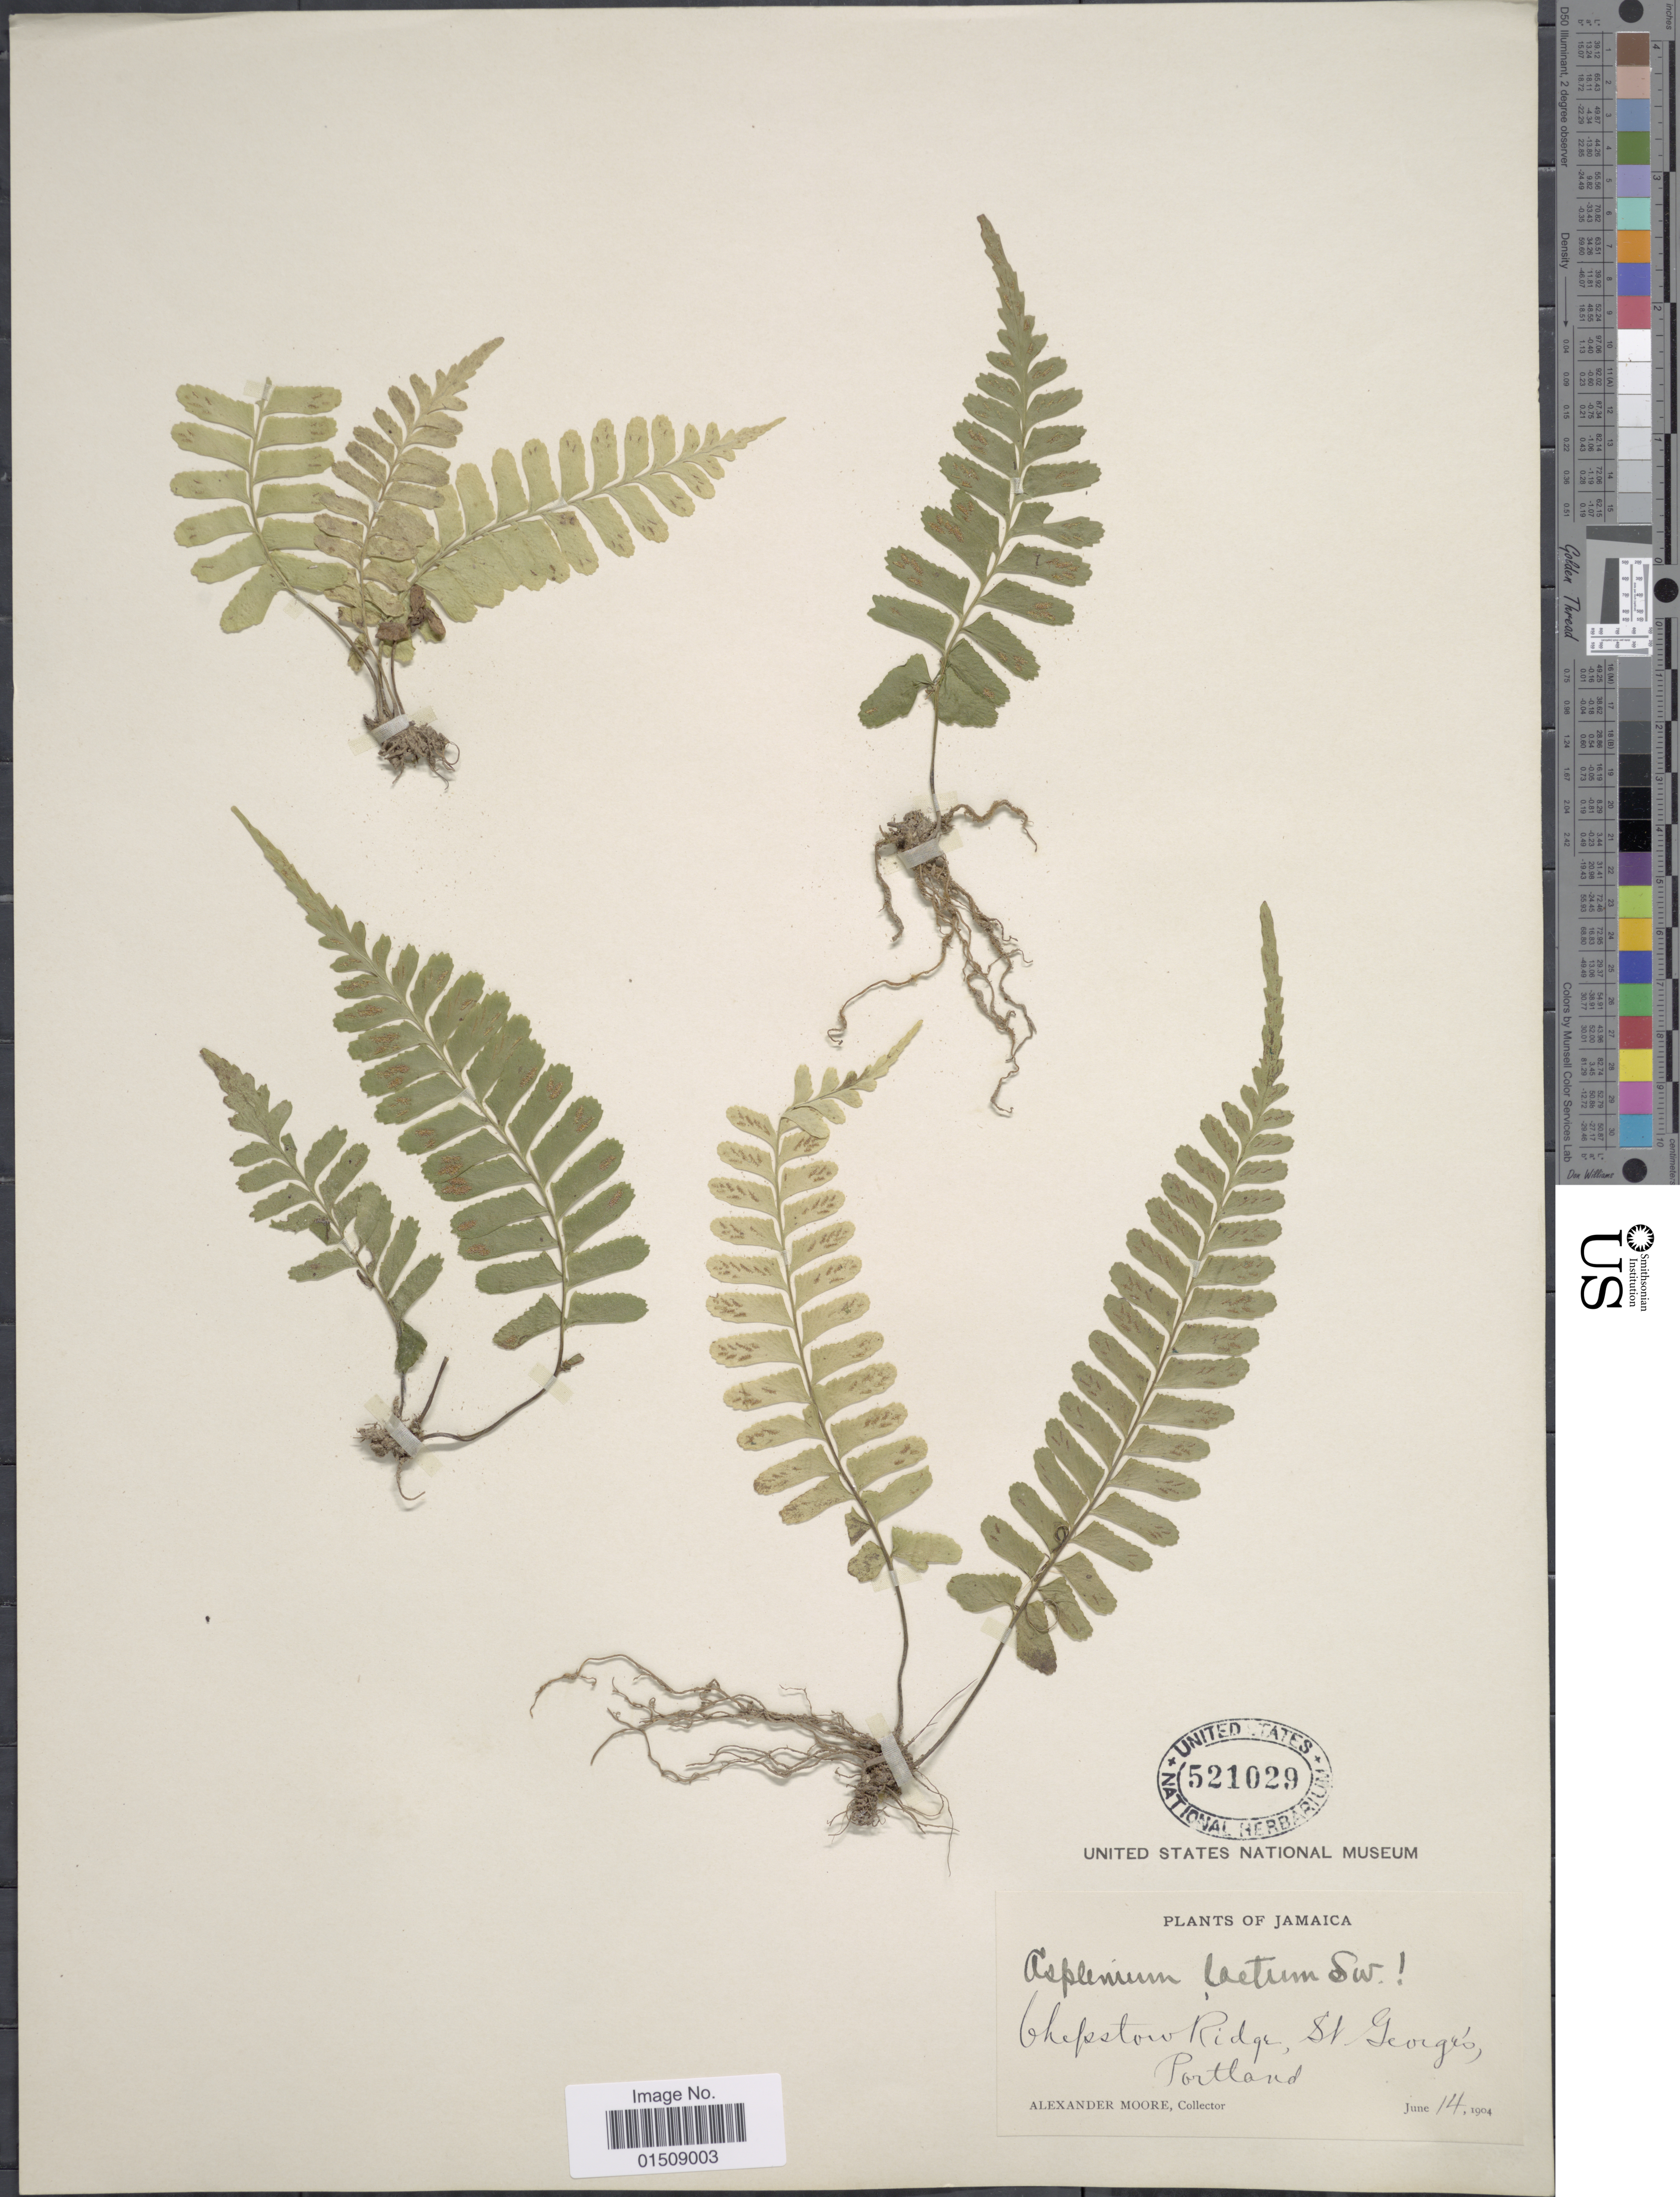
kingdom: Plantae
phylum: Tracheophyta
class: Polypodiopsida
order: Polypodiales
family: Aspleniaceae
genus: Asplenium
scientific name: Asplenium laetum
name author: Sw.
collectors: A. Moore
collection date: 1904-06-14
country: Jamaica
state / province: Portland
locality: Bhepslow Ridge, St. George's, Portland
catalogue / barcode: US 512029